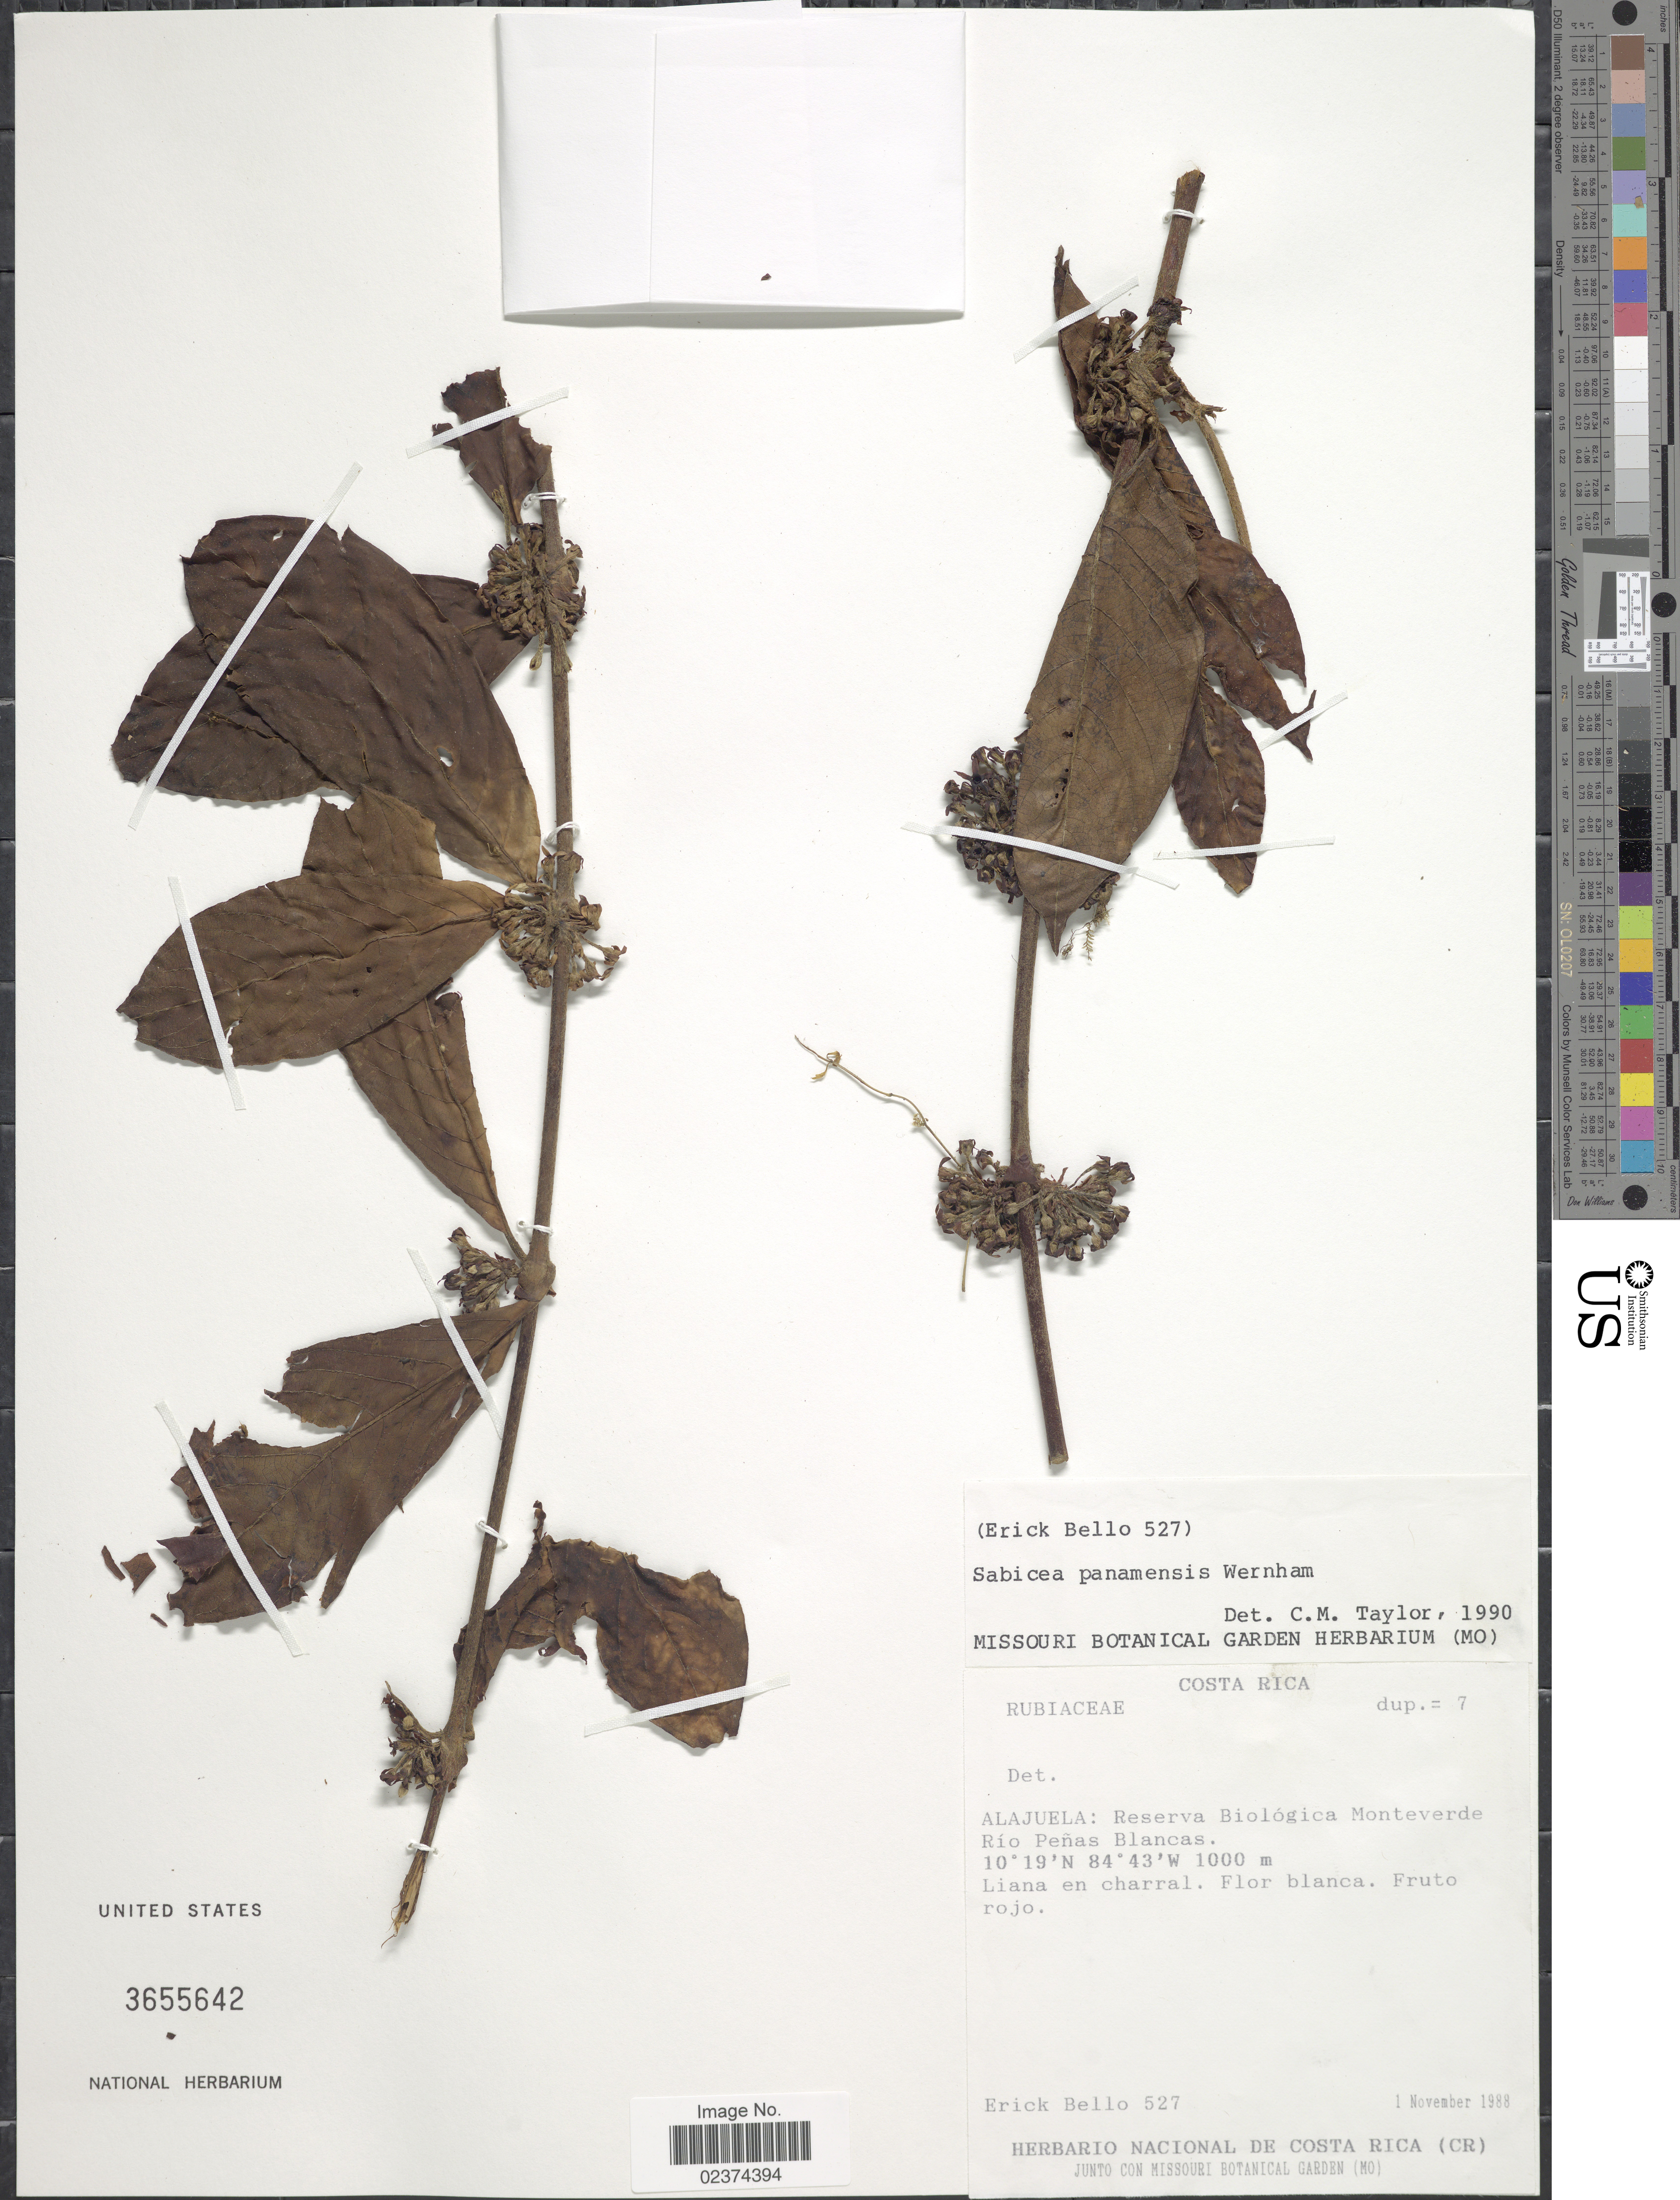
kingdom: Plantae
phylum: Tracheophyta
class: Magnoliopsida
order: Gentianales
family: Rubiaceae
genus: Sabicea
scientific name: Sabicea panamensis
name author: Wernham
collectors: E. Bello C.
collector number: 527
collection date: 1988-11-01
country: Costa Rica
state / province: Alajuela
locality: Reserva Biológica Monteverde Río Peñas Blancas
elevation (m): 1000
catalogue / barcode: US 3655642